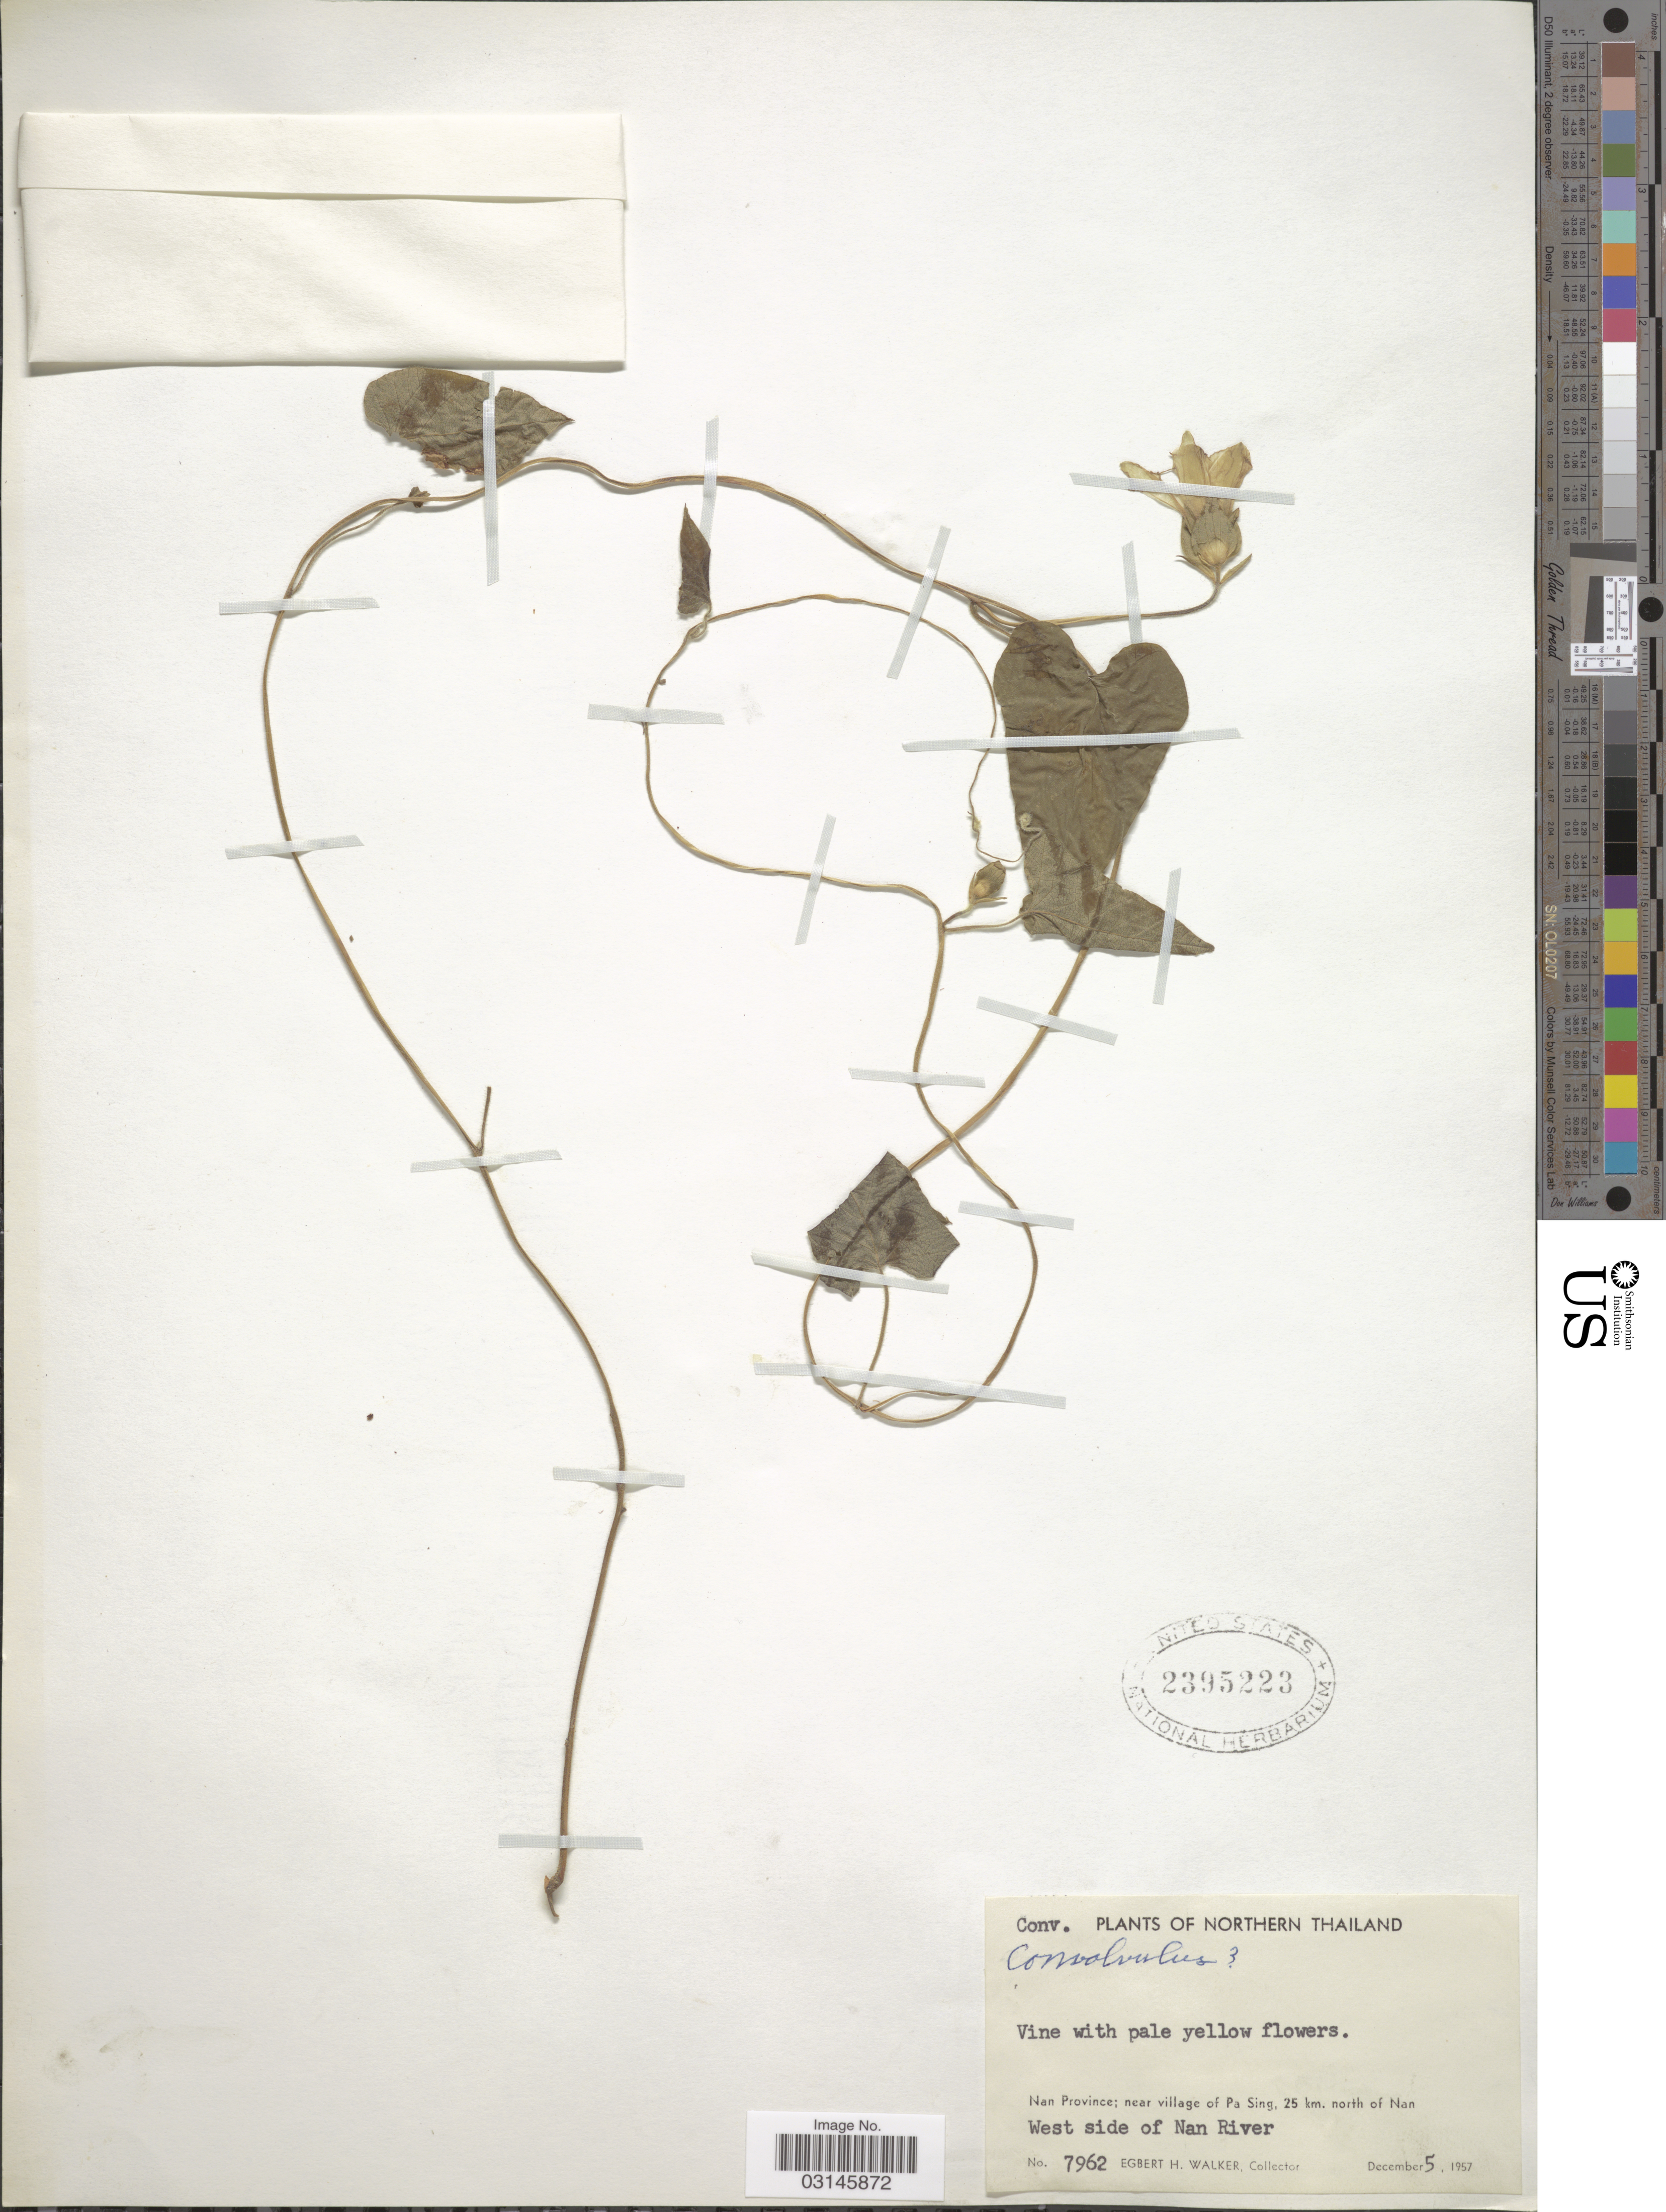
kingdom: Plantae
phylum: Tracheophyta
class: Magnoliopsida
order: Solanales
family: Convolvulaceae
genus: Convolvulus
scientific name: Convolvulus sp.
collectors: E. H. Walker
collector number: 7962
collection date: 1957-12-05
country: Thailand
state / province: Nan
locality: Northern Thailand, Nan Province: near village of Pa Sing, 25 km. north of Nan, West side of Nan River.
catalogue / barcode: US 2395223